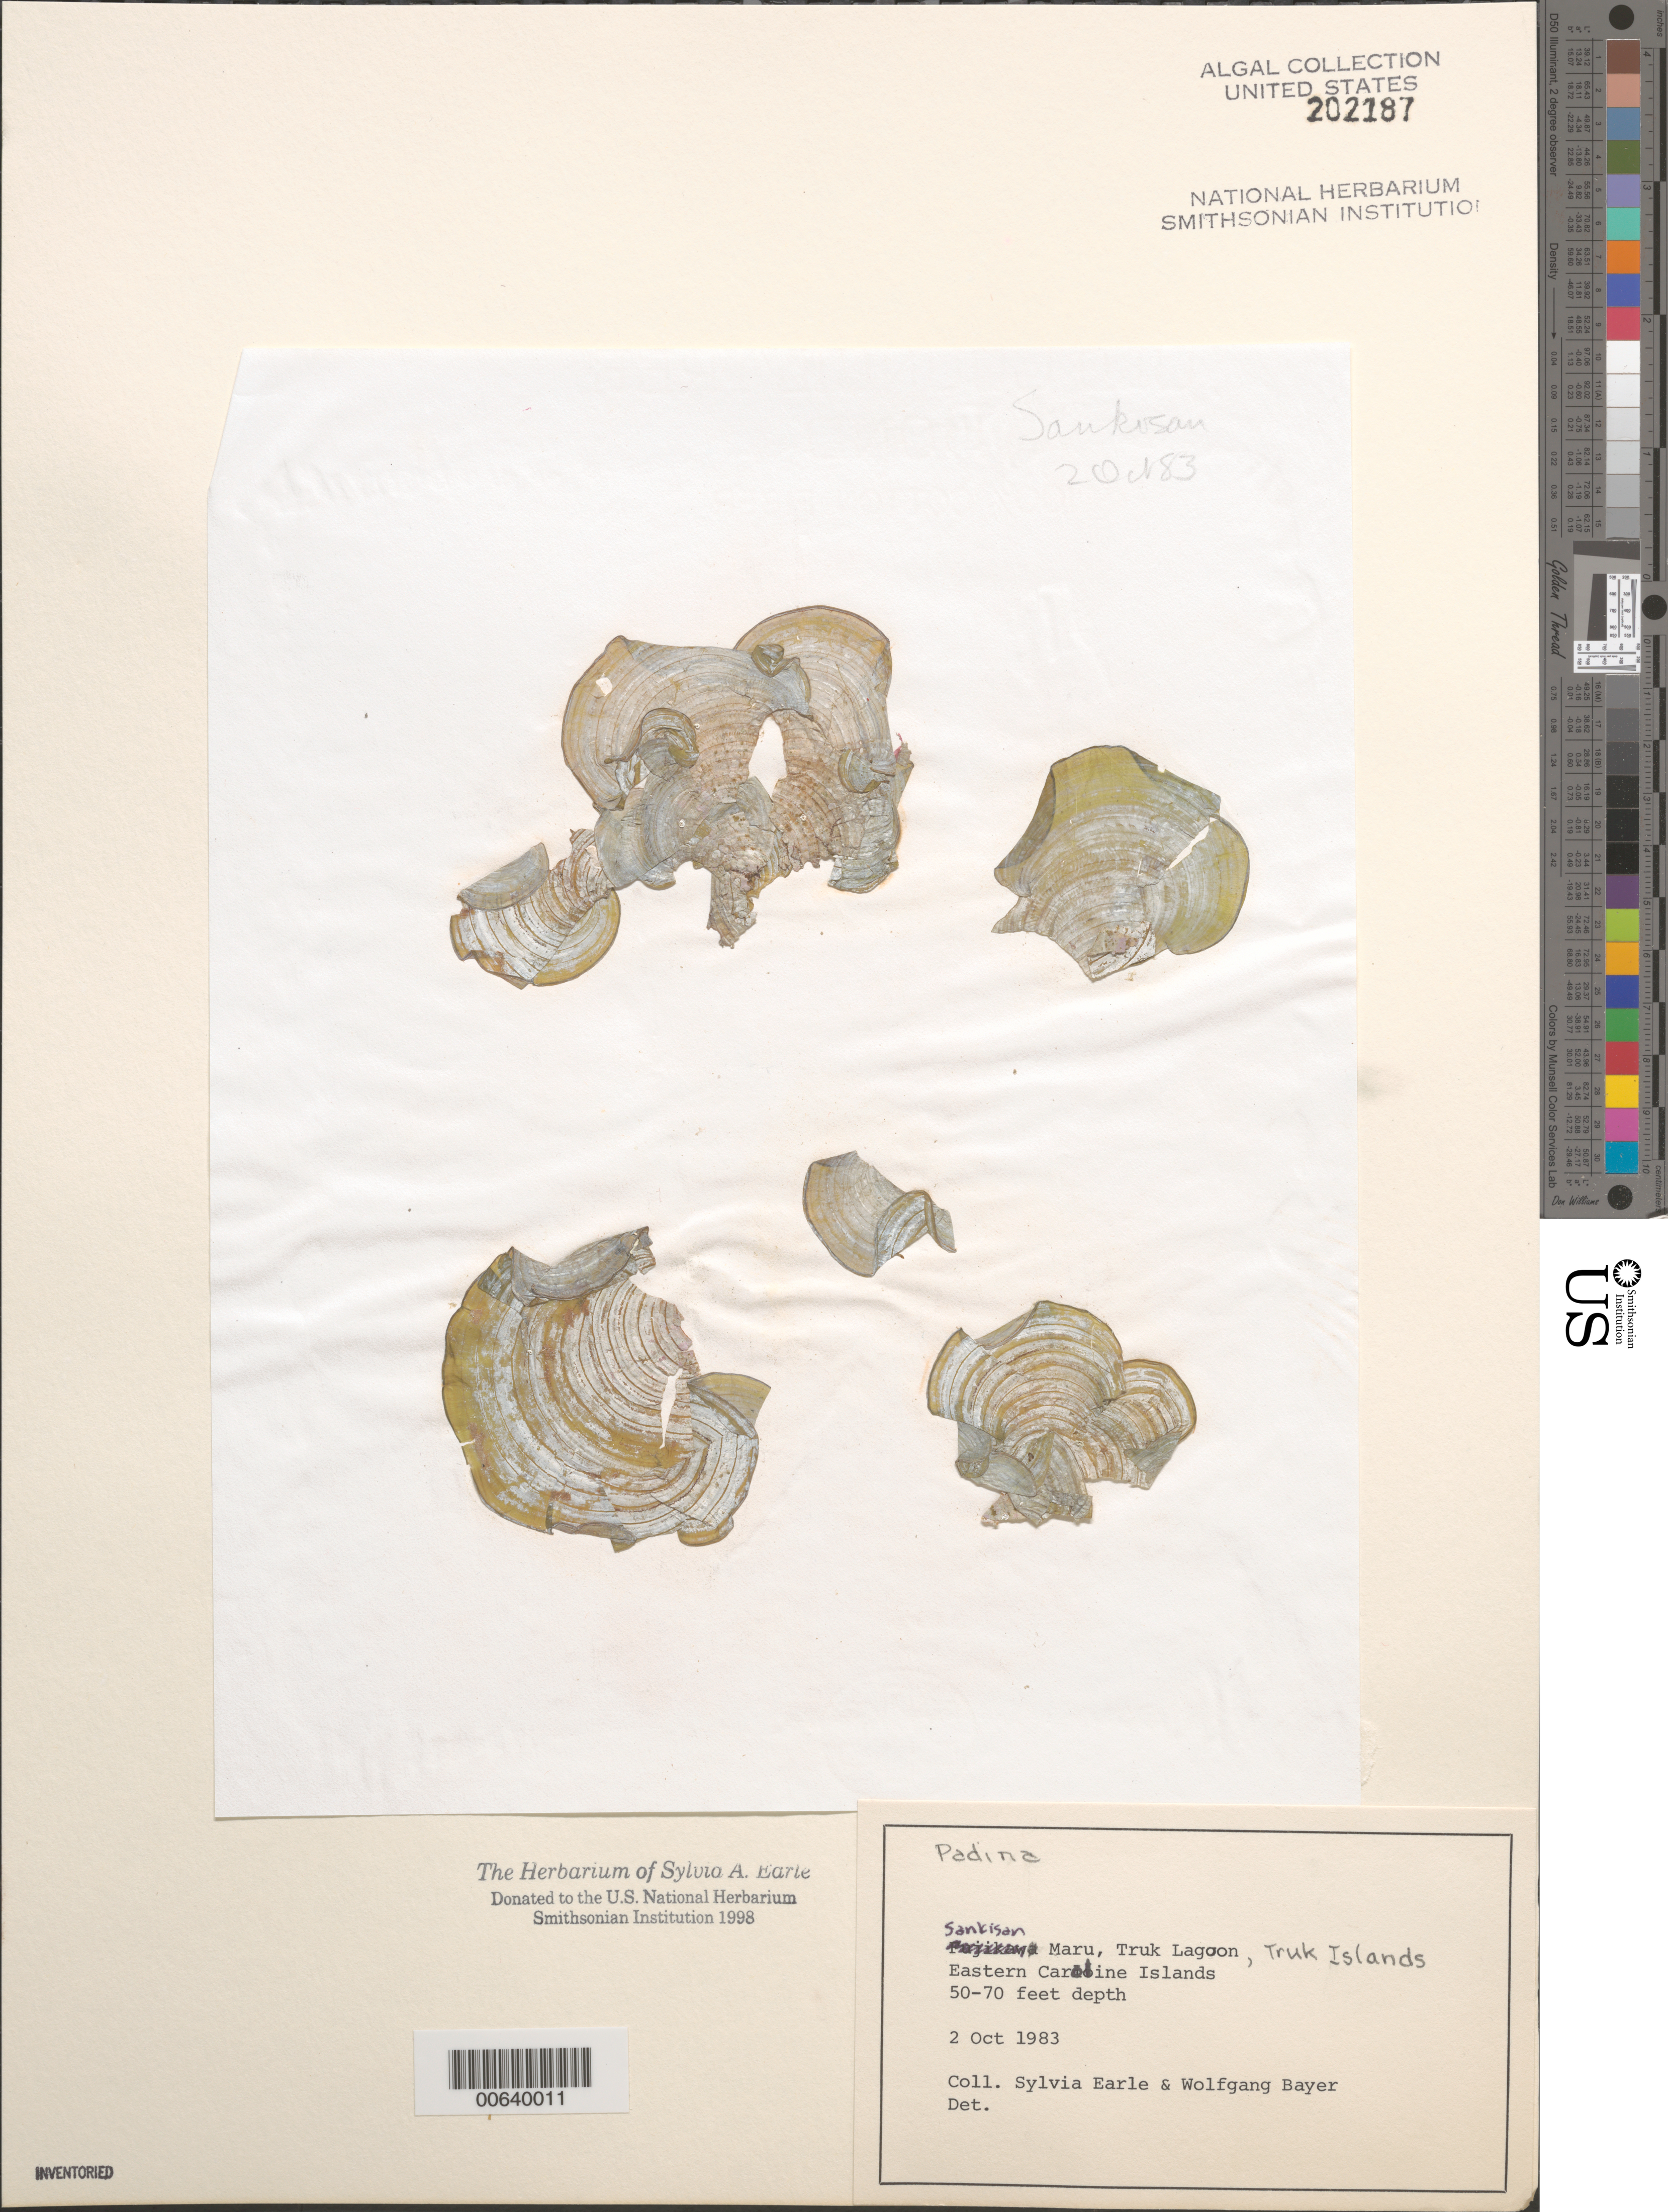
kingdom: Chromista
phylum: Ochrophyta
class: Phaeophyceae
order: Dictyotales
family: Dictyotaceae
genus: Padina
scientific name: Padina sp.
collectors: S. A. Earle & W. Bayer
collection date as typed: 02 Oct 1983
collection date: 1983-10-02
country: Micronesia, Federated States of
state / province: Truk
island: Truk (Chuuk) Is.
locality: Chuuk Lagoon [Truk Lagoon], Sankisan Maru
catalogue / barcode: US 202187